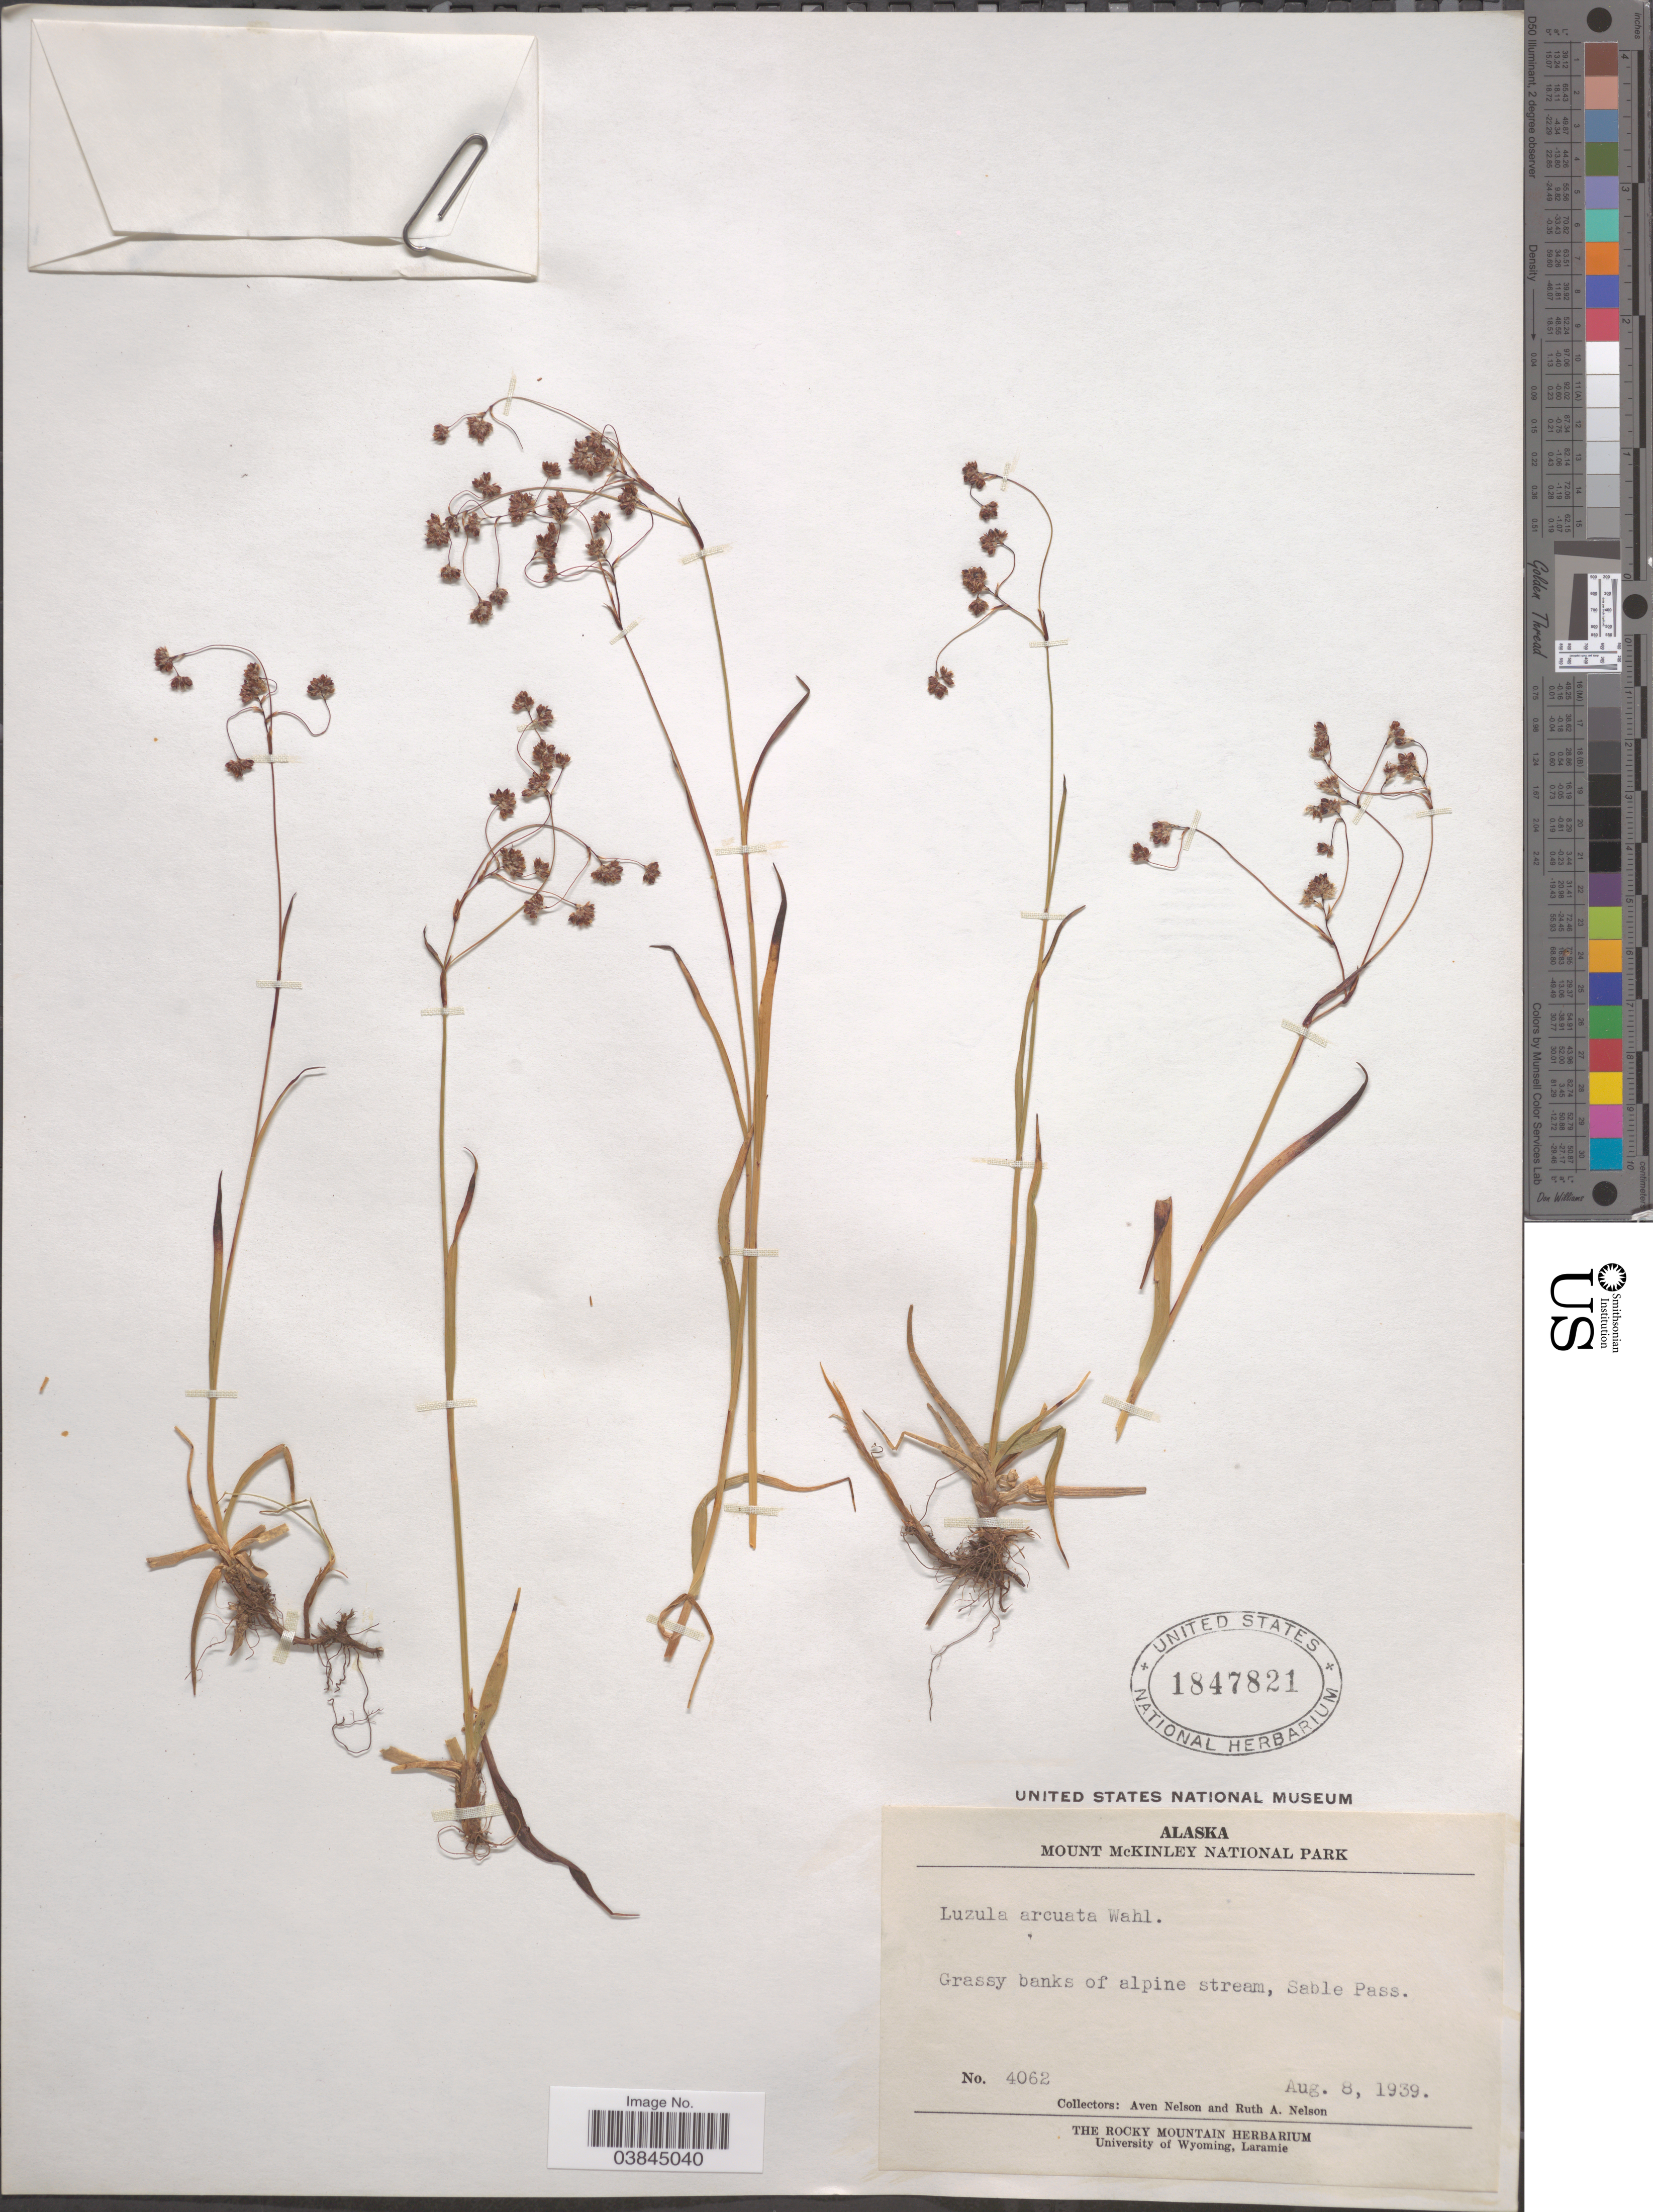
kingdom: Plantae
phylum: Tracheophyta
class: Liliopsida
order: Poales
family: Juncaceae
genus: Luzula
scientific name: Luzula arcuata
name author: (Wahlenb.) Sw.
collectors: A. Nelson & R. A. Nelson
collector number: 4062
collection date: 1939-08-08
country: United States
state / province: Alaska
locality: Mount McKinley National Park. Sable Pass.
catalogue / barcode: US 1847821